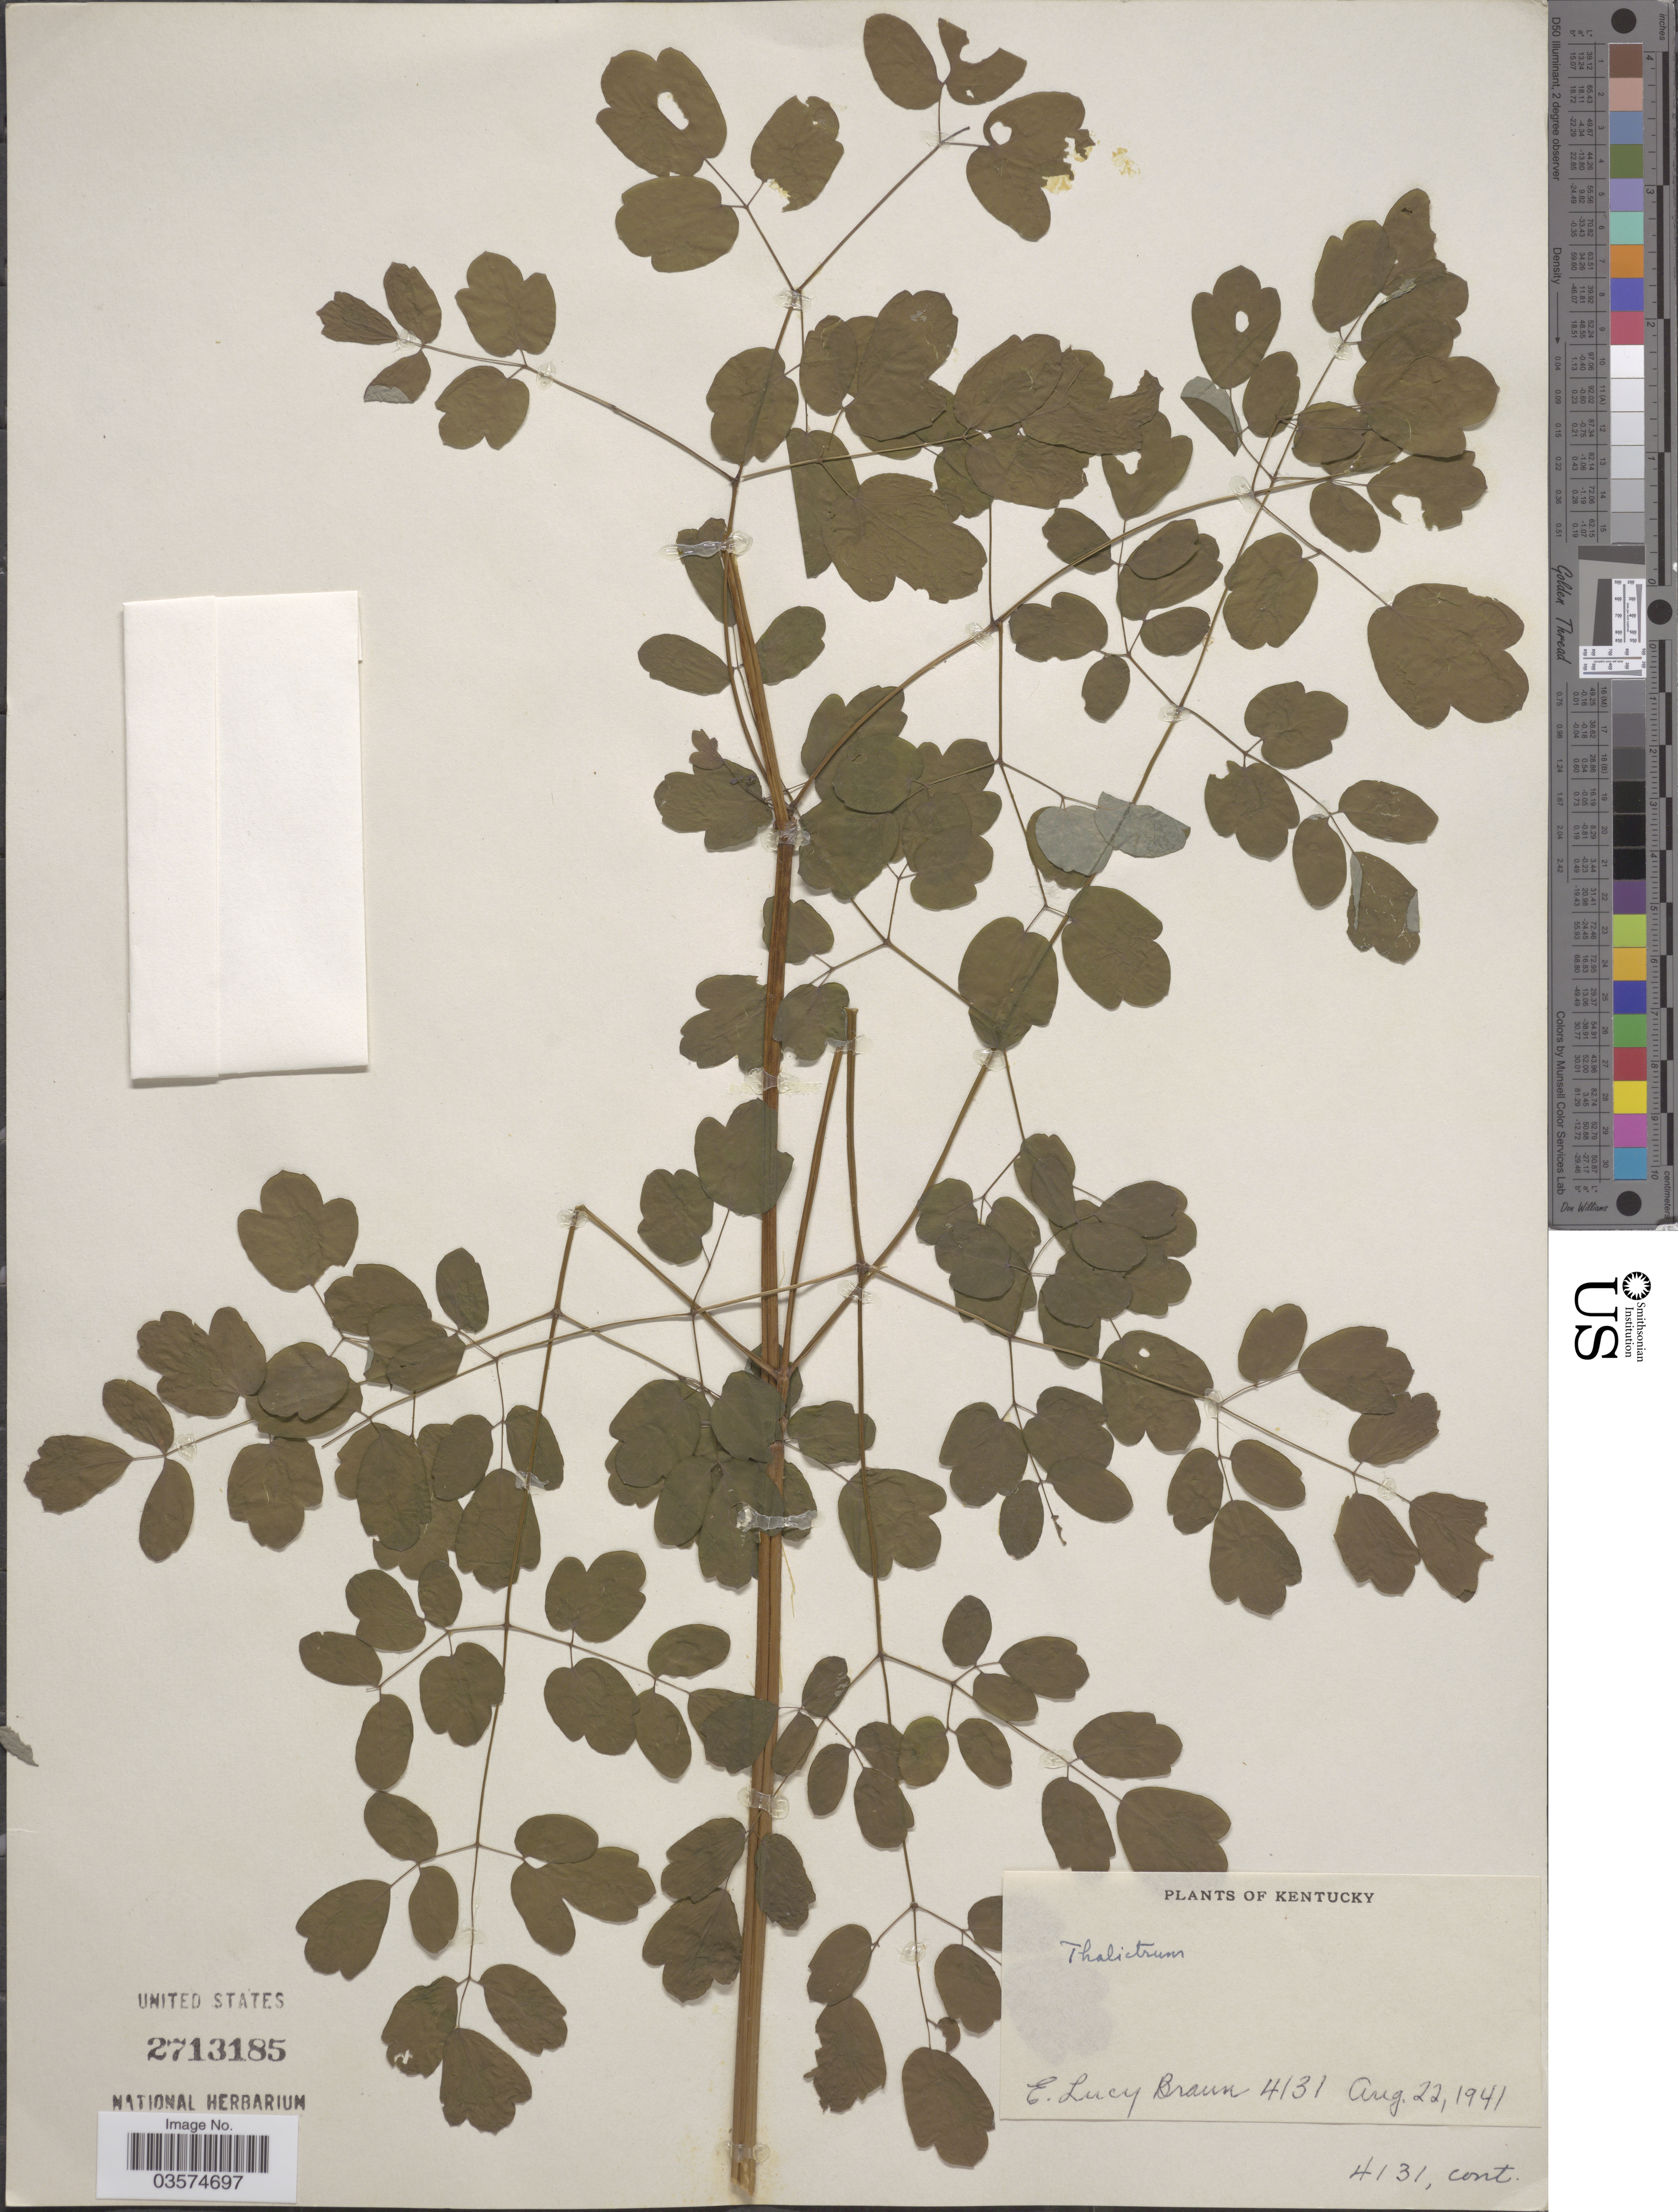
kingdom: Plantae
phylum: Tracheophyta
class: Magnoliopsida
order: Ranunculales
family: Ranunculaceae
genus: Thalictrum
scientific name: Thalictrum sp.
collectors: E. L. Braun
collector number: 4131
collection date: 1941-08-22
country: United States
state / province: Kentucky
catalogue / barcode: US 2713185